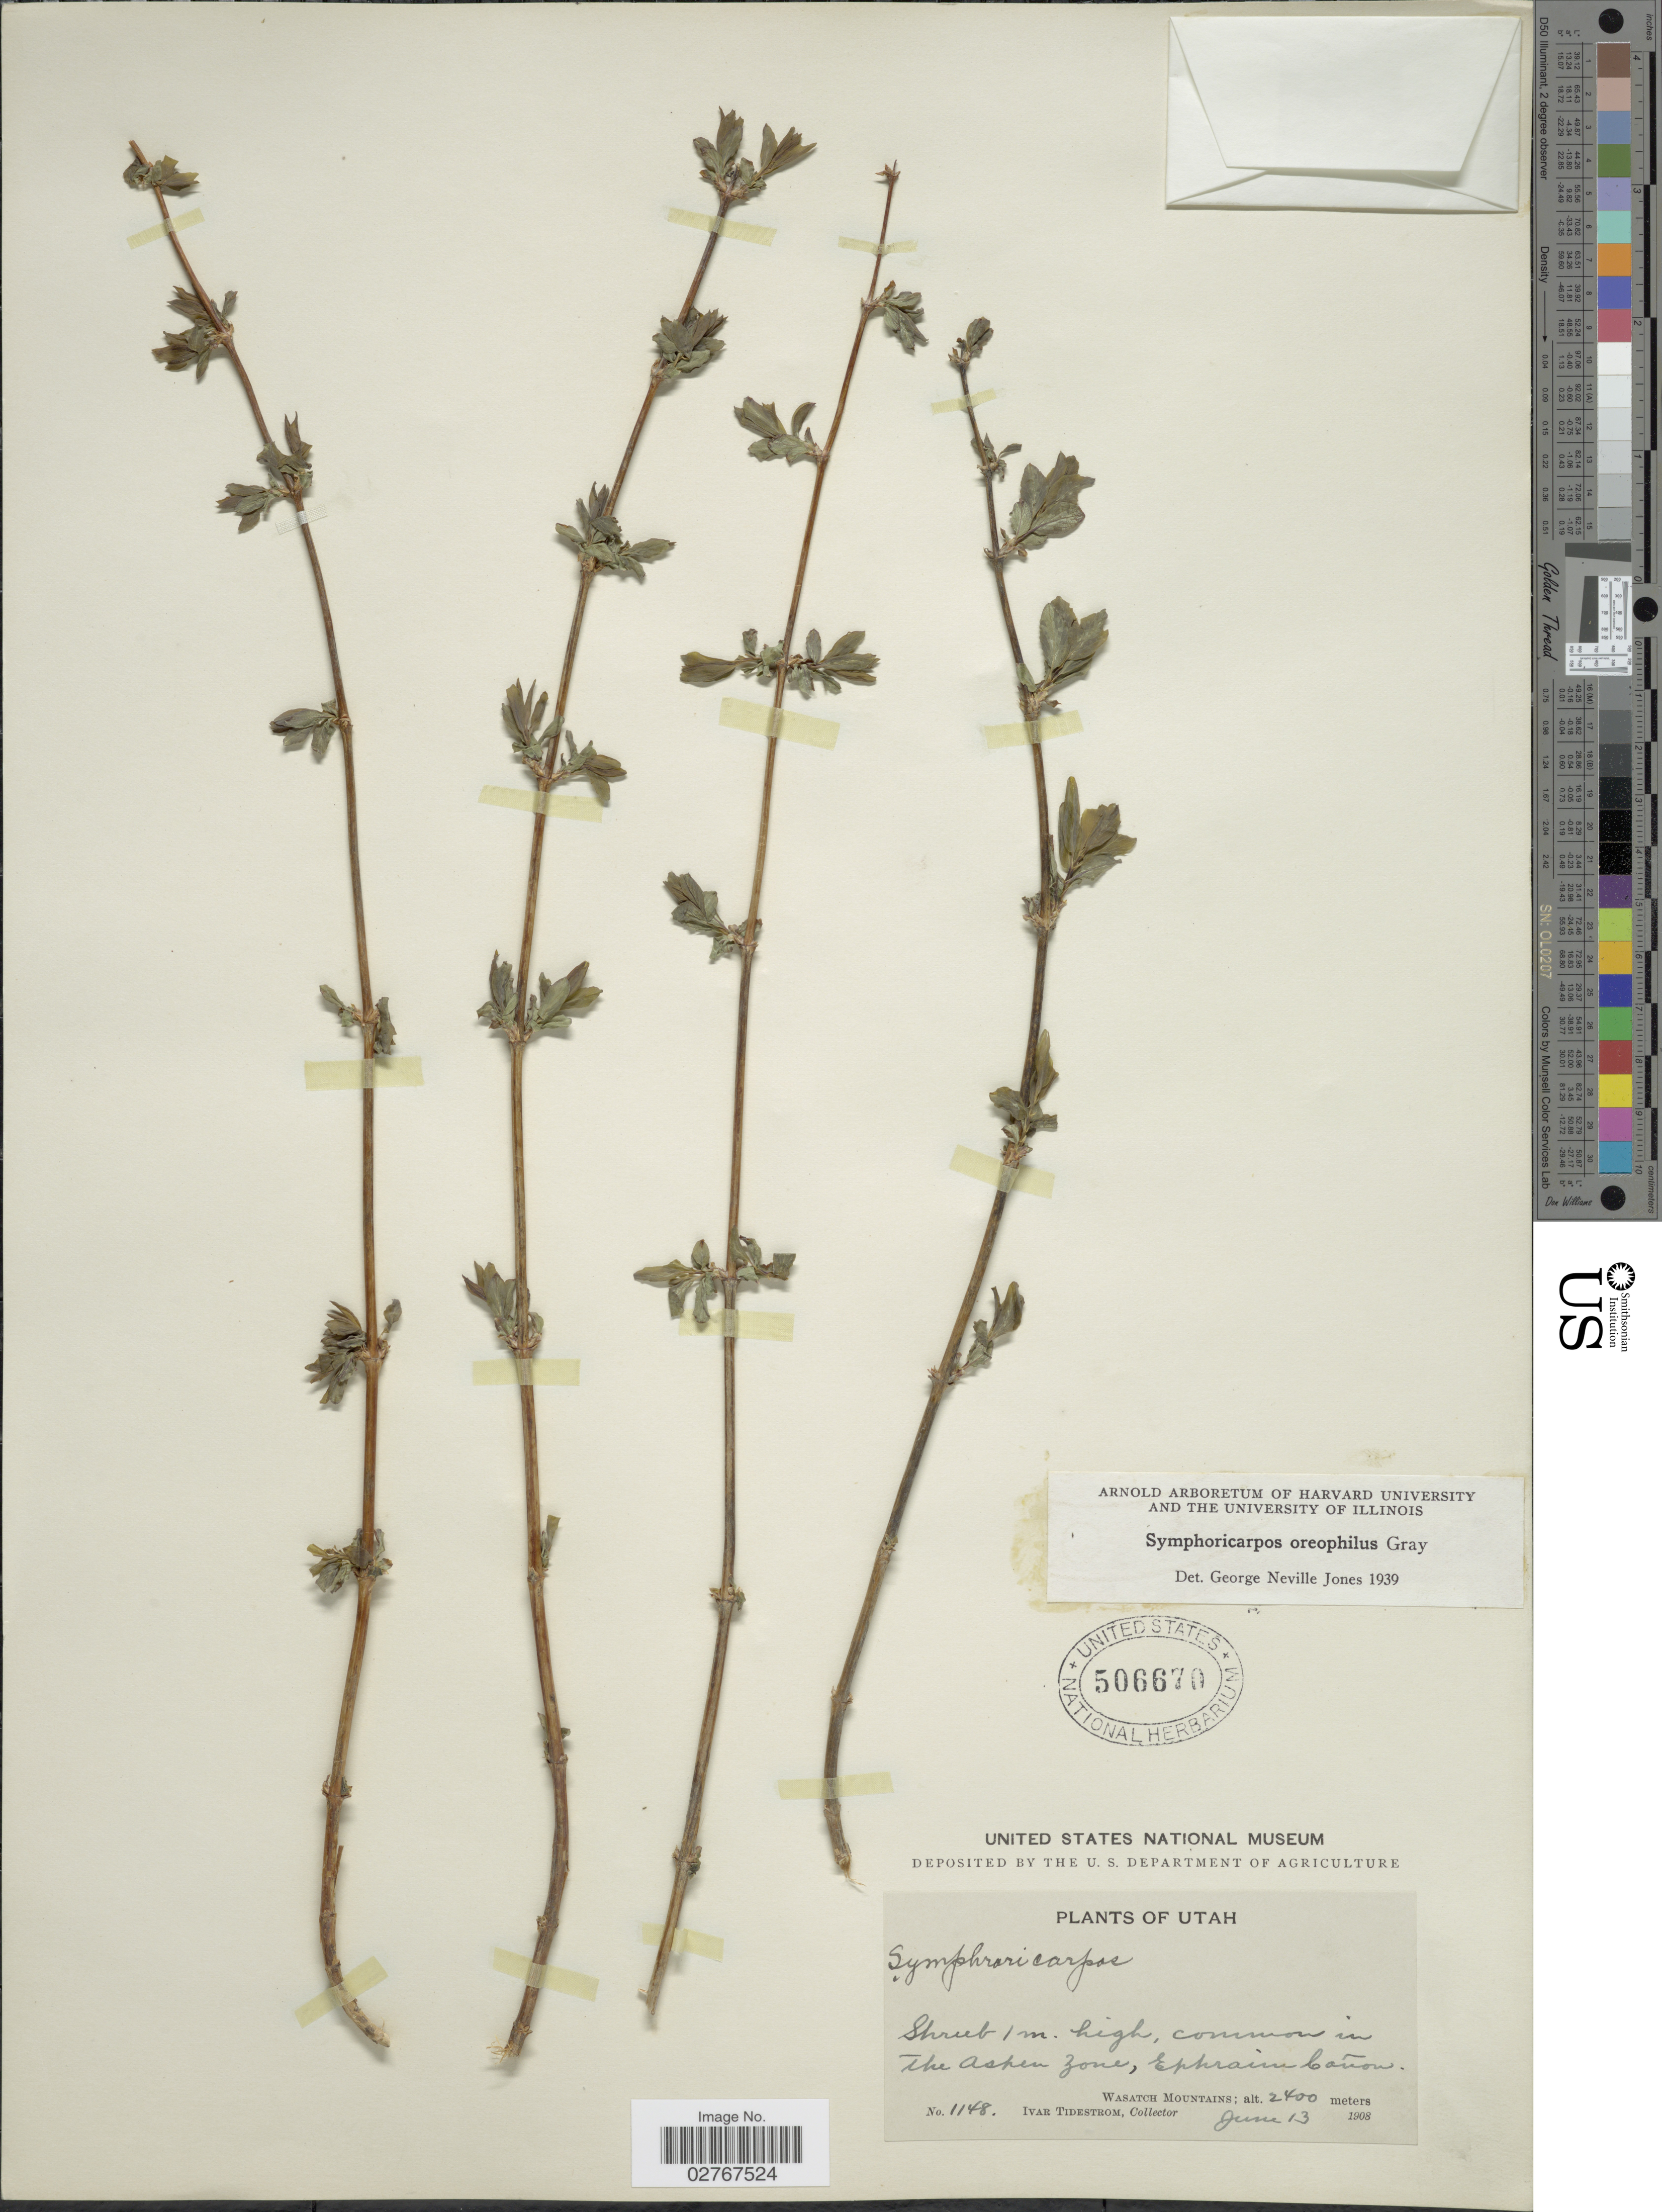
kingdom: Plantae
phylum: Tracheophyta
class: Magnoliopsida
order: Dipsacales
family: Caprifoliaceae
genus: Symphoricarpos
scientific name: Symphoricarpos oreophilus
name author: A. Gray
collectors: I. F. Tidestrom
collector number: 1148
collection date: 1908-06-13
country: United States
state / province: Utah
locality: Common in The Aspen Zone, Ephraim Cañon.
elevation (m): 2400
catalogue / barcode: US 506670